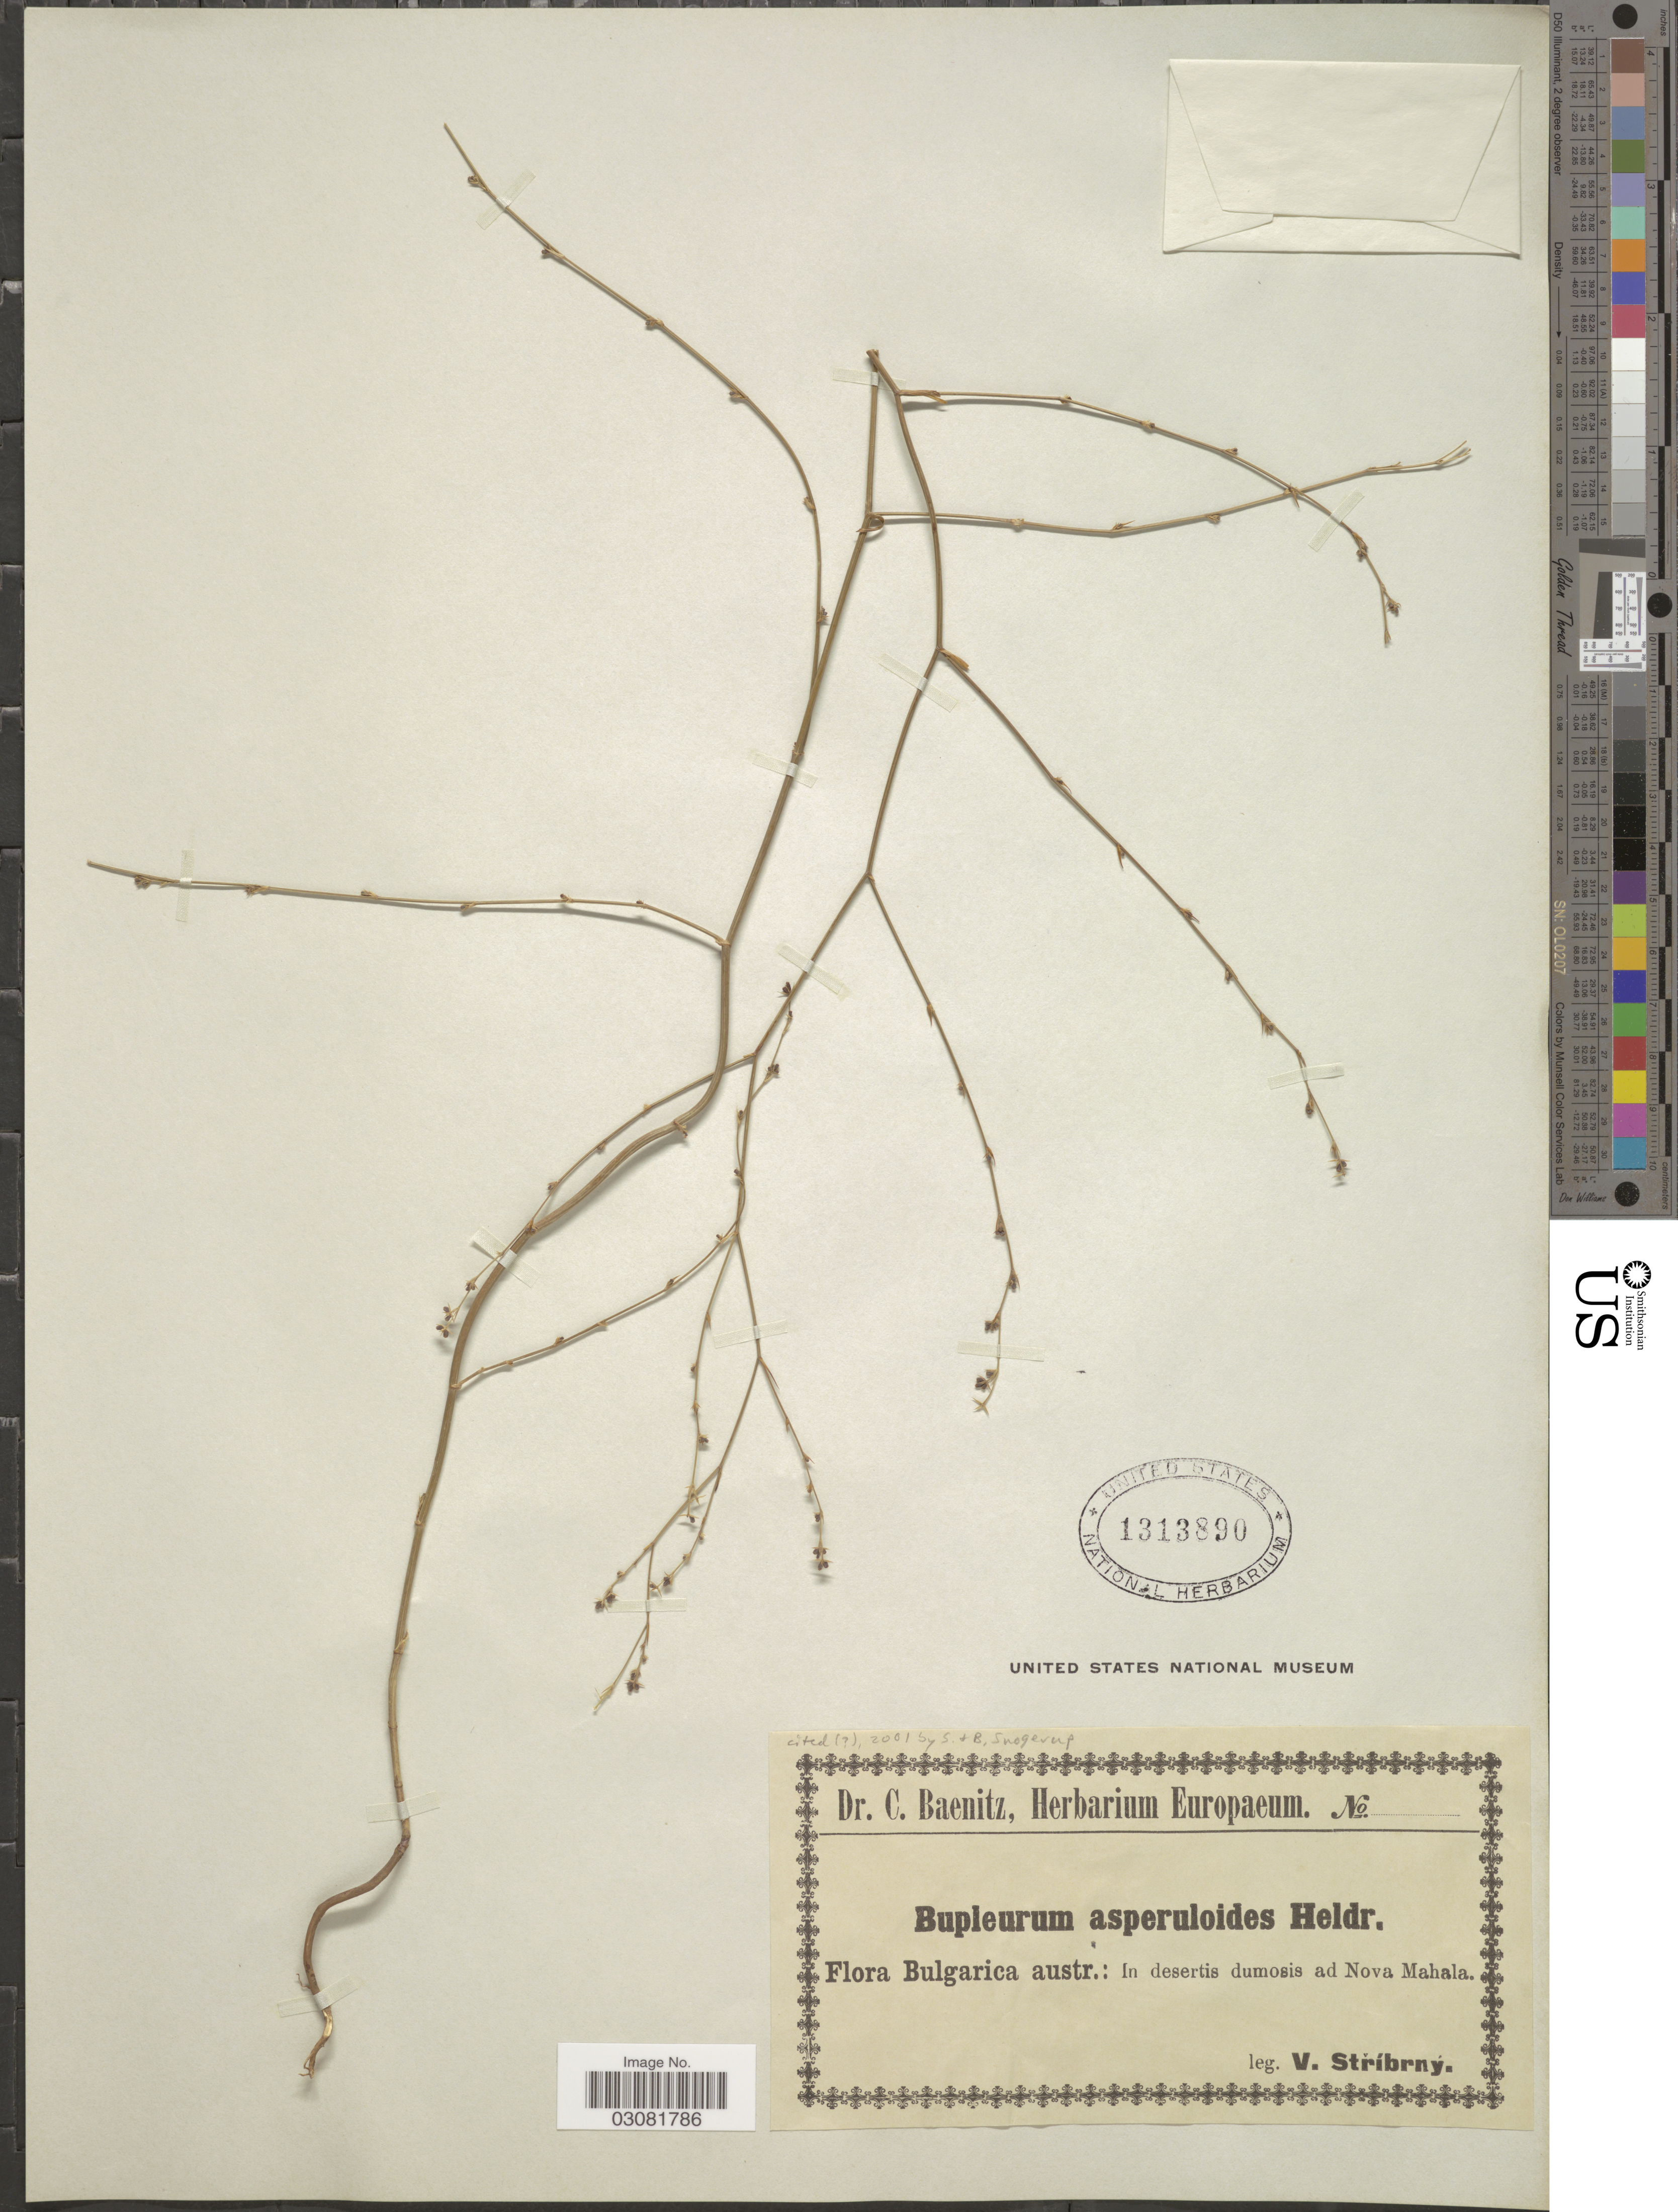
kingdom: Plantae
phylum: Tracheophyta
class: Magnoliopsida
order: Apiales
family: Apiaceae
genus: Bupleurum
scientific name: Bupleurum asperuloides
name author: Heldr. ex Boiss.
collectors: V. Stribrny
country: Bulgaria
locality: Bulgarica austr.: In desertis dumosis ad Nova Mahala.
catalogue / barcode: US 1313890